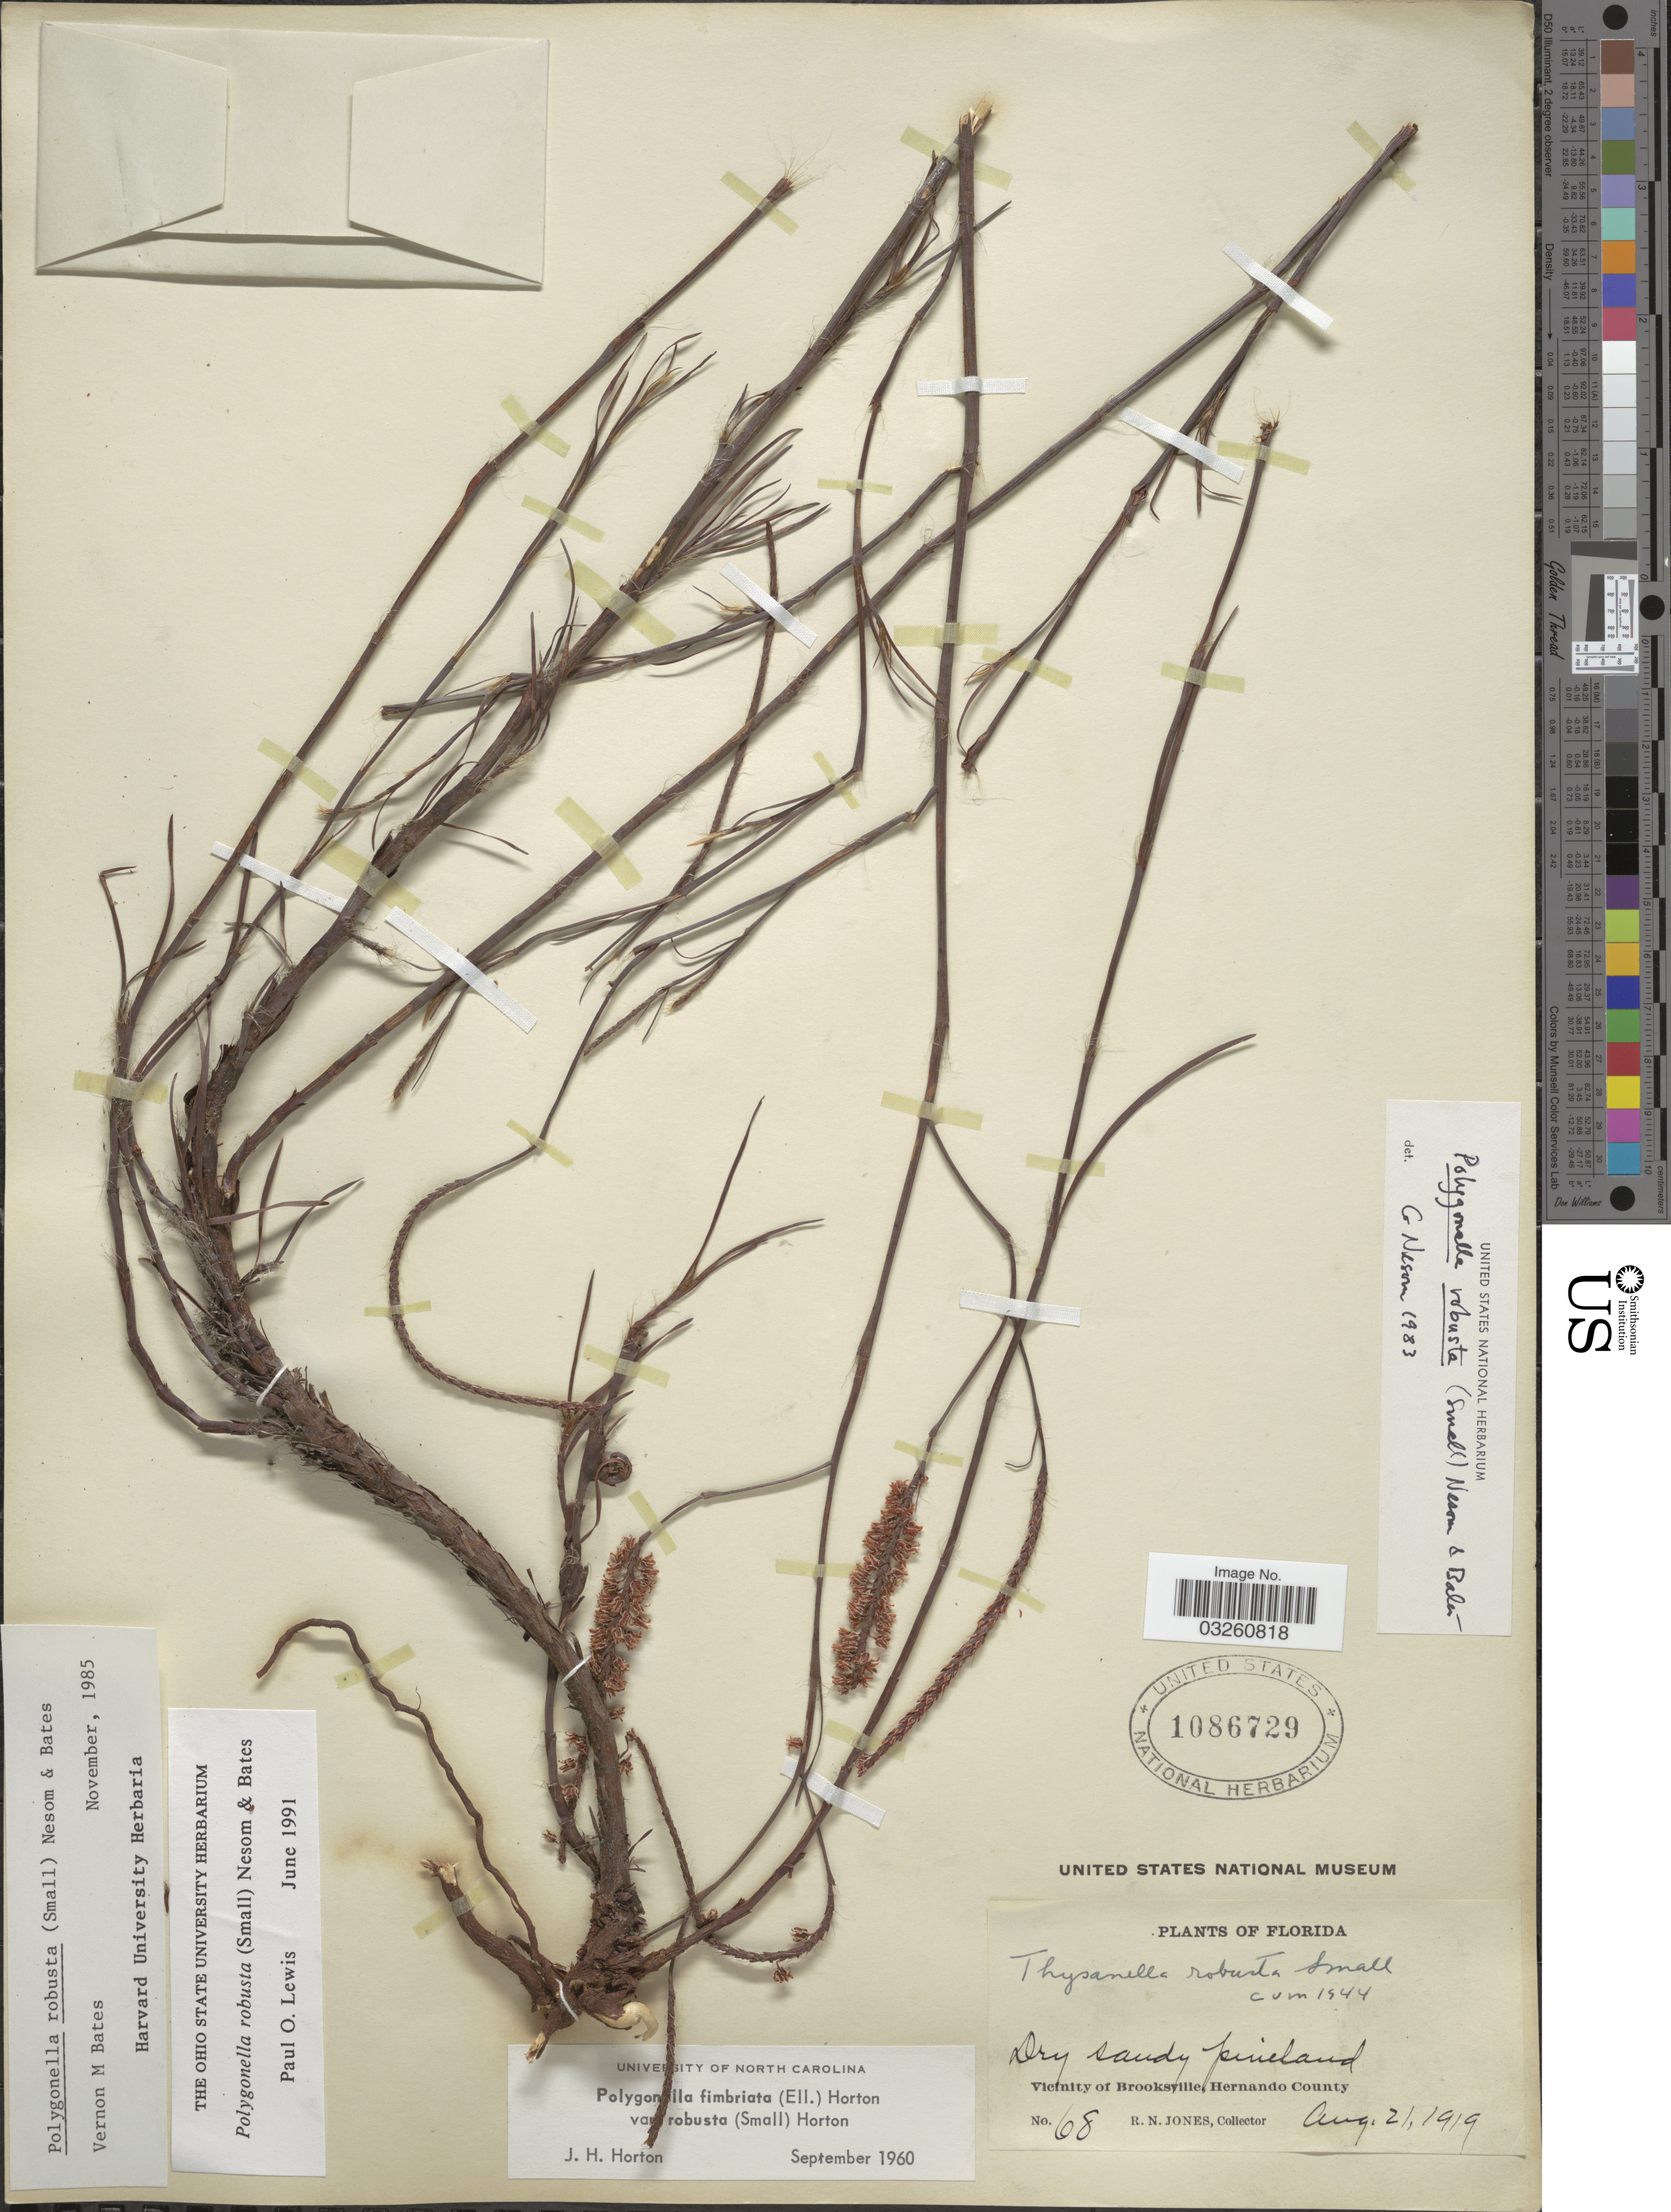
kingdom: Plantae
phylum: Tracheophyta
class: Magnoliopsida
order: Caryophyllales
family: Polygonaceae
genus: Polygonella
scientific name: Polygonella robusta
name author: (Small) G.L. Nesom & V.M. Bates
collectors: R. N. Jones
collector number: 68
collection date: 1919-08-21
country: United States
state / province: Florida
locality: Vicinity of Brooksville, Hernando County.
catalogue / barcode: US 1086729